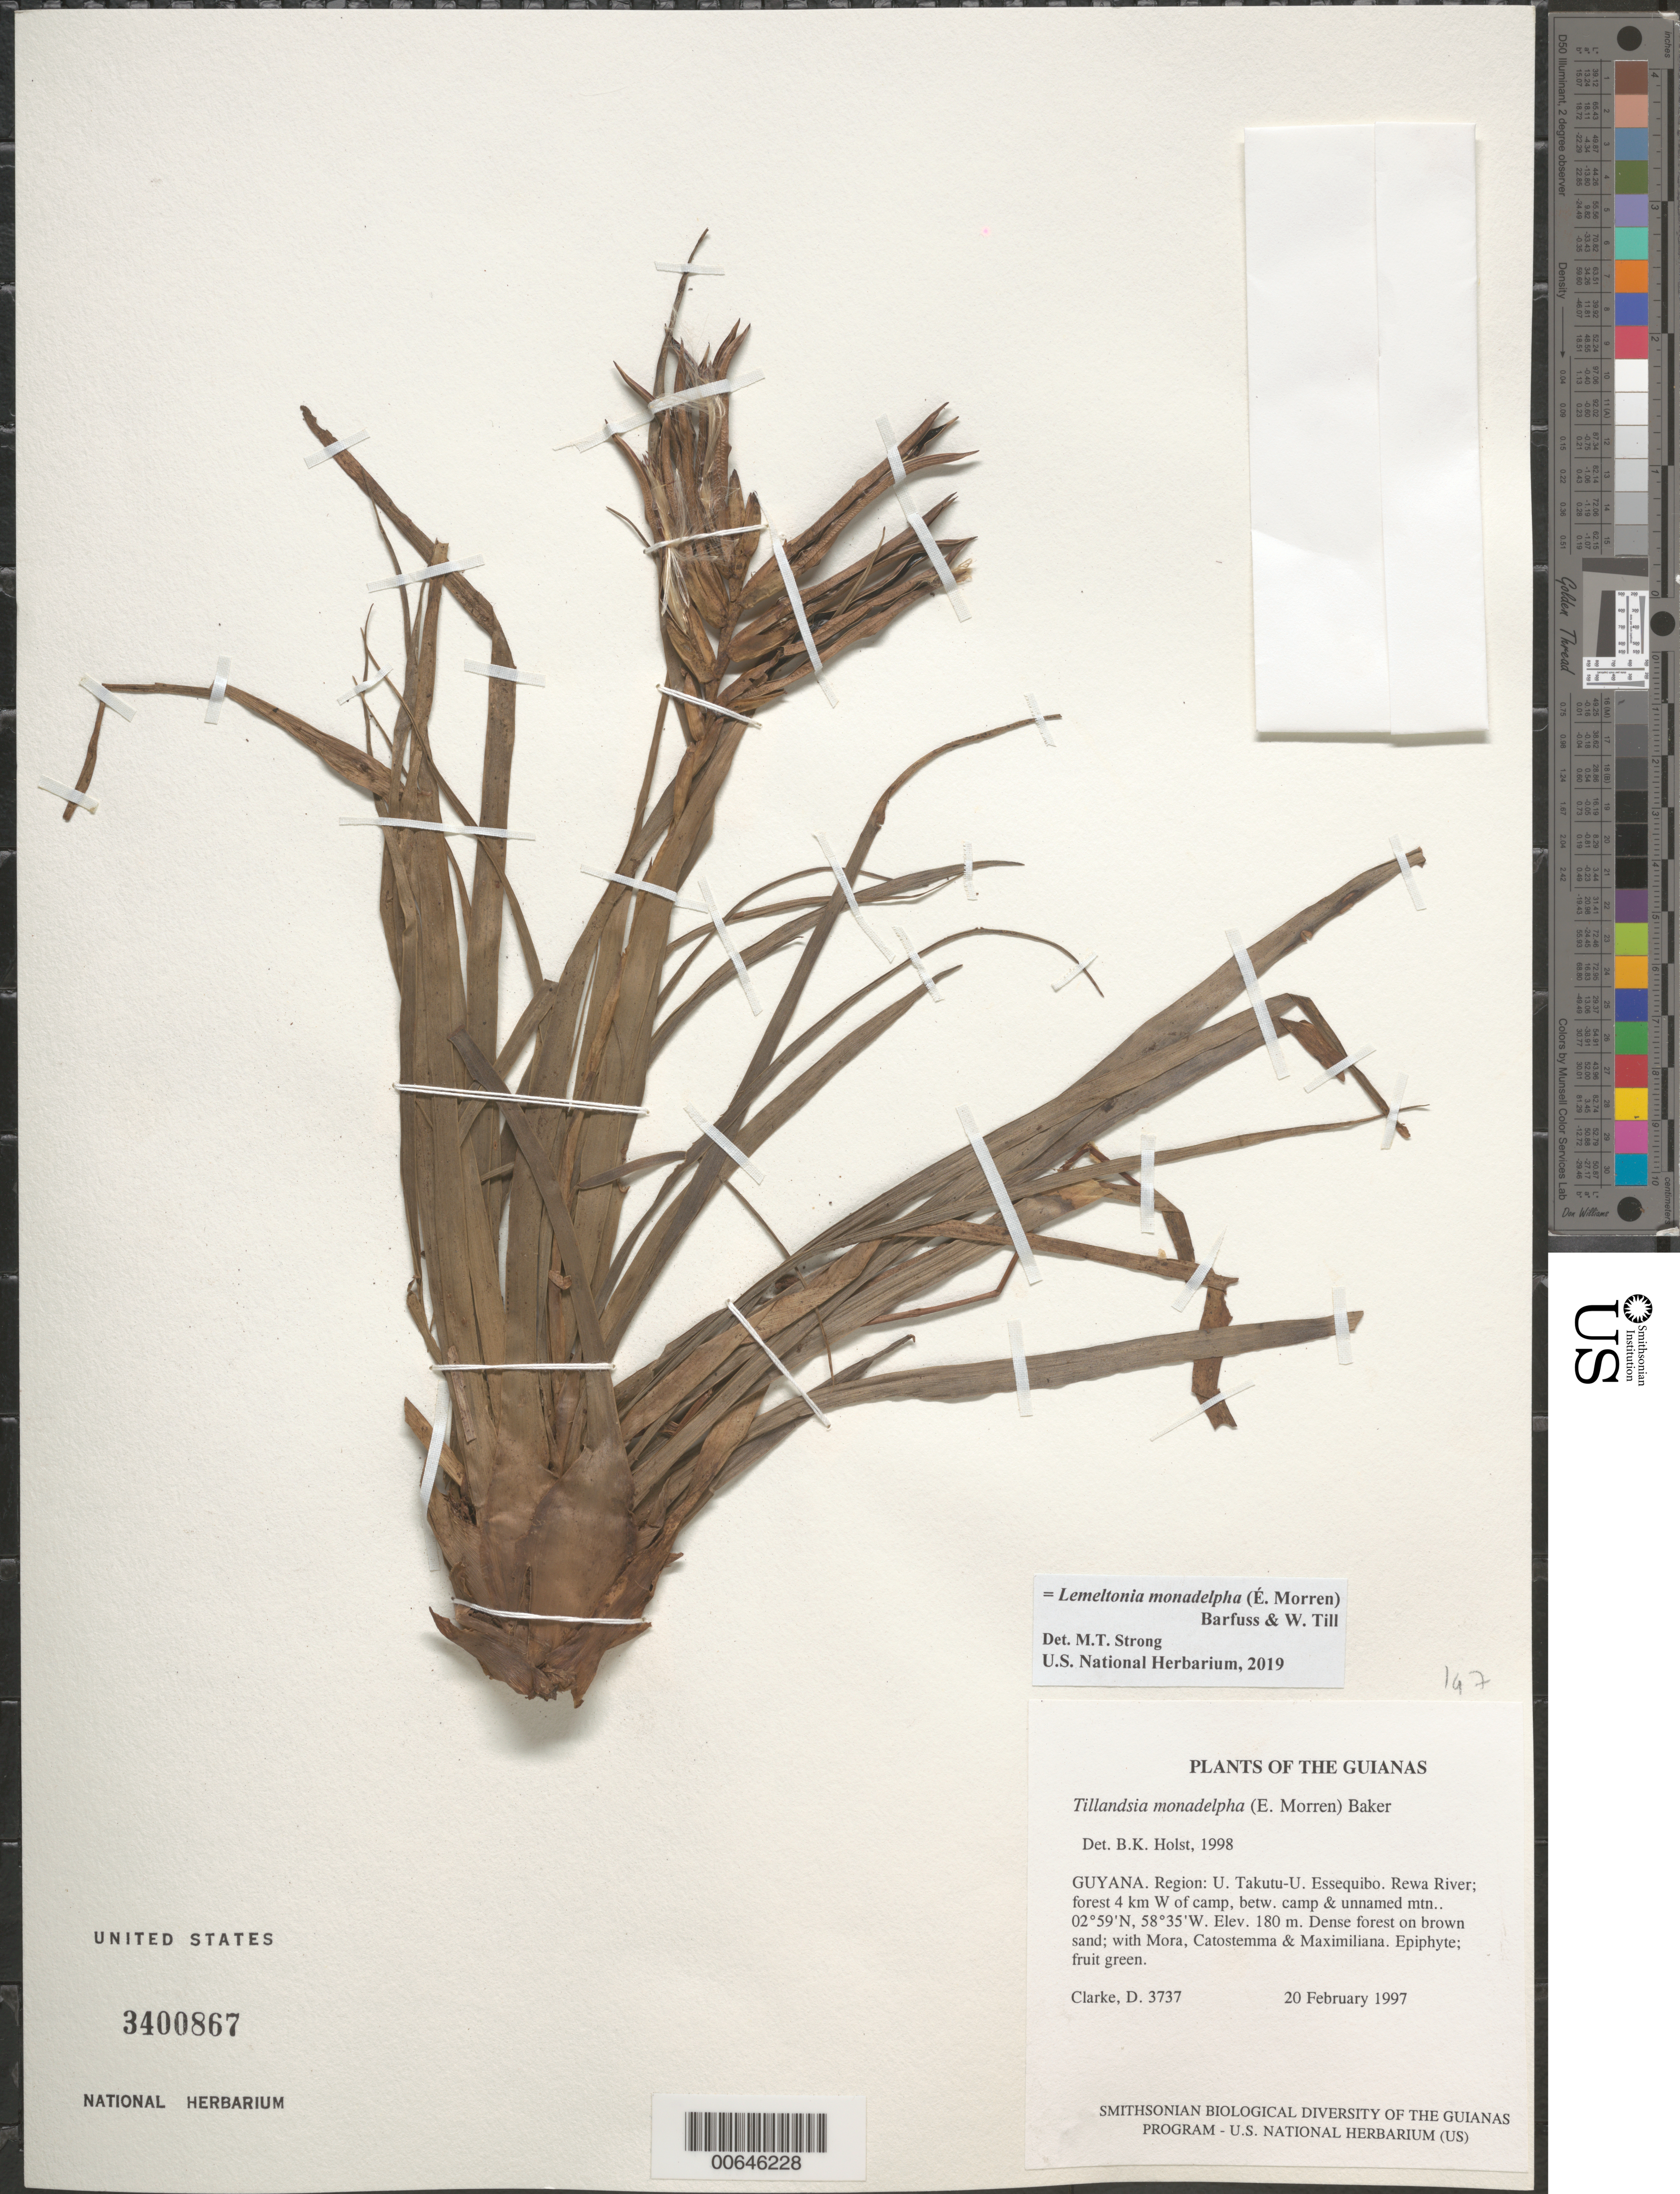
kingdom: Plantae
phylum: Tracheophyta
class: Liliopsida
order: Poales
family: Bromeliaceae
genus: Lemeltonia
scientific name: Lemeltonia monadelpha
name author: (É. Morren) Barfuss & W. Till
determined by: Strong, M. T., (US), Smithsonian Institution - National Museum of Natural History (UNITED STATES)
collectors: H. D. Clarke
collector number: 3737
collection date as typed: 20 February 1997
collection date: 1997-02-20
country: Guyana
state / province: U. Takutu-U. Essequibo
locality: Rewa River; summit of unnamed mtn., 5.6 km W of camp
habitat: Scrub forest on granite, with Clusia, Erythroxylum & Mimosa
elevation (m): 180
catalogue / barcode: US 3400867